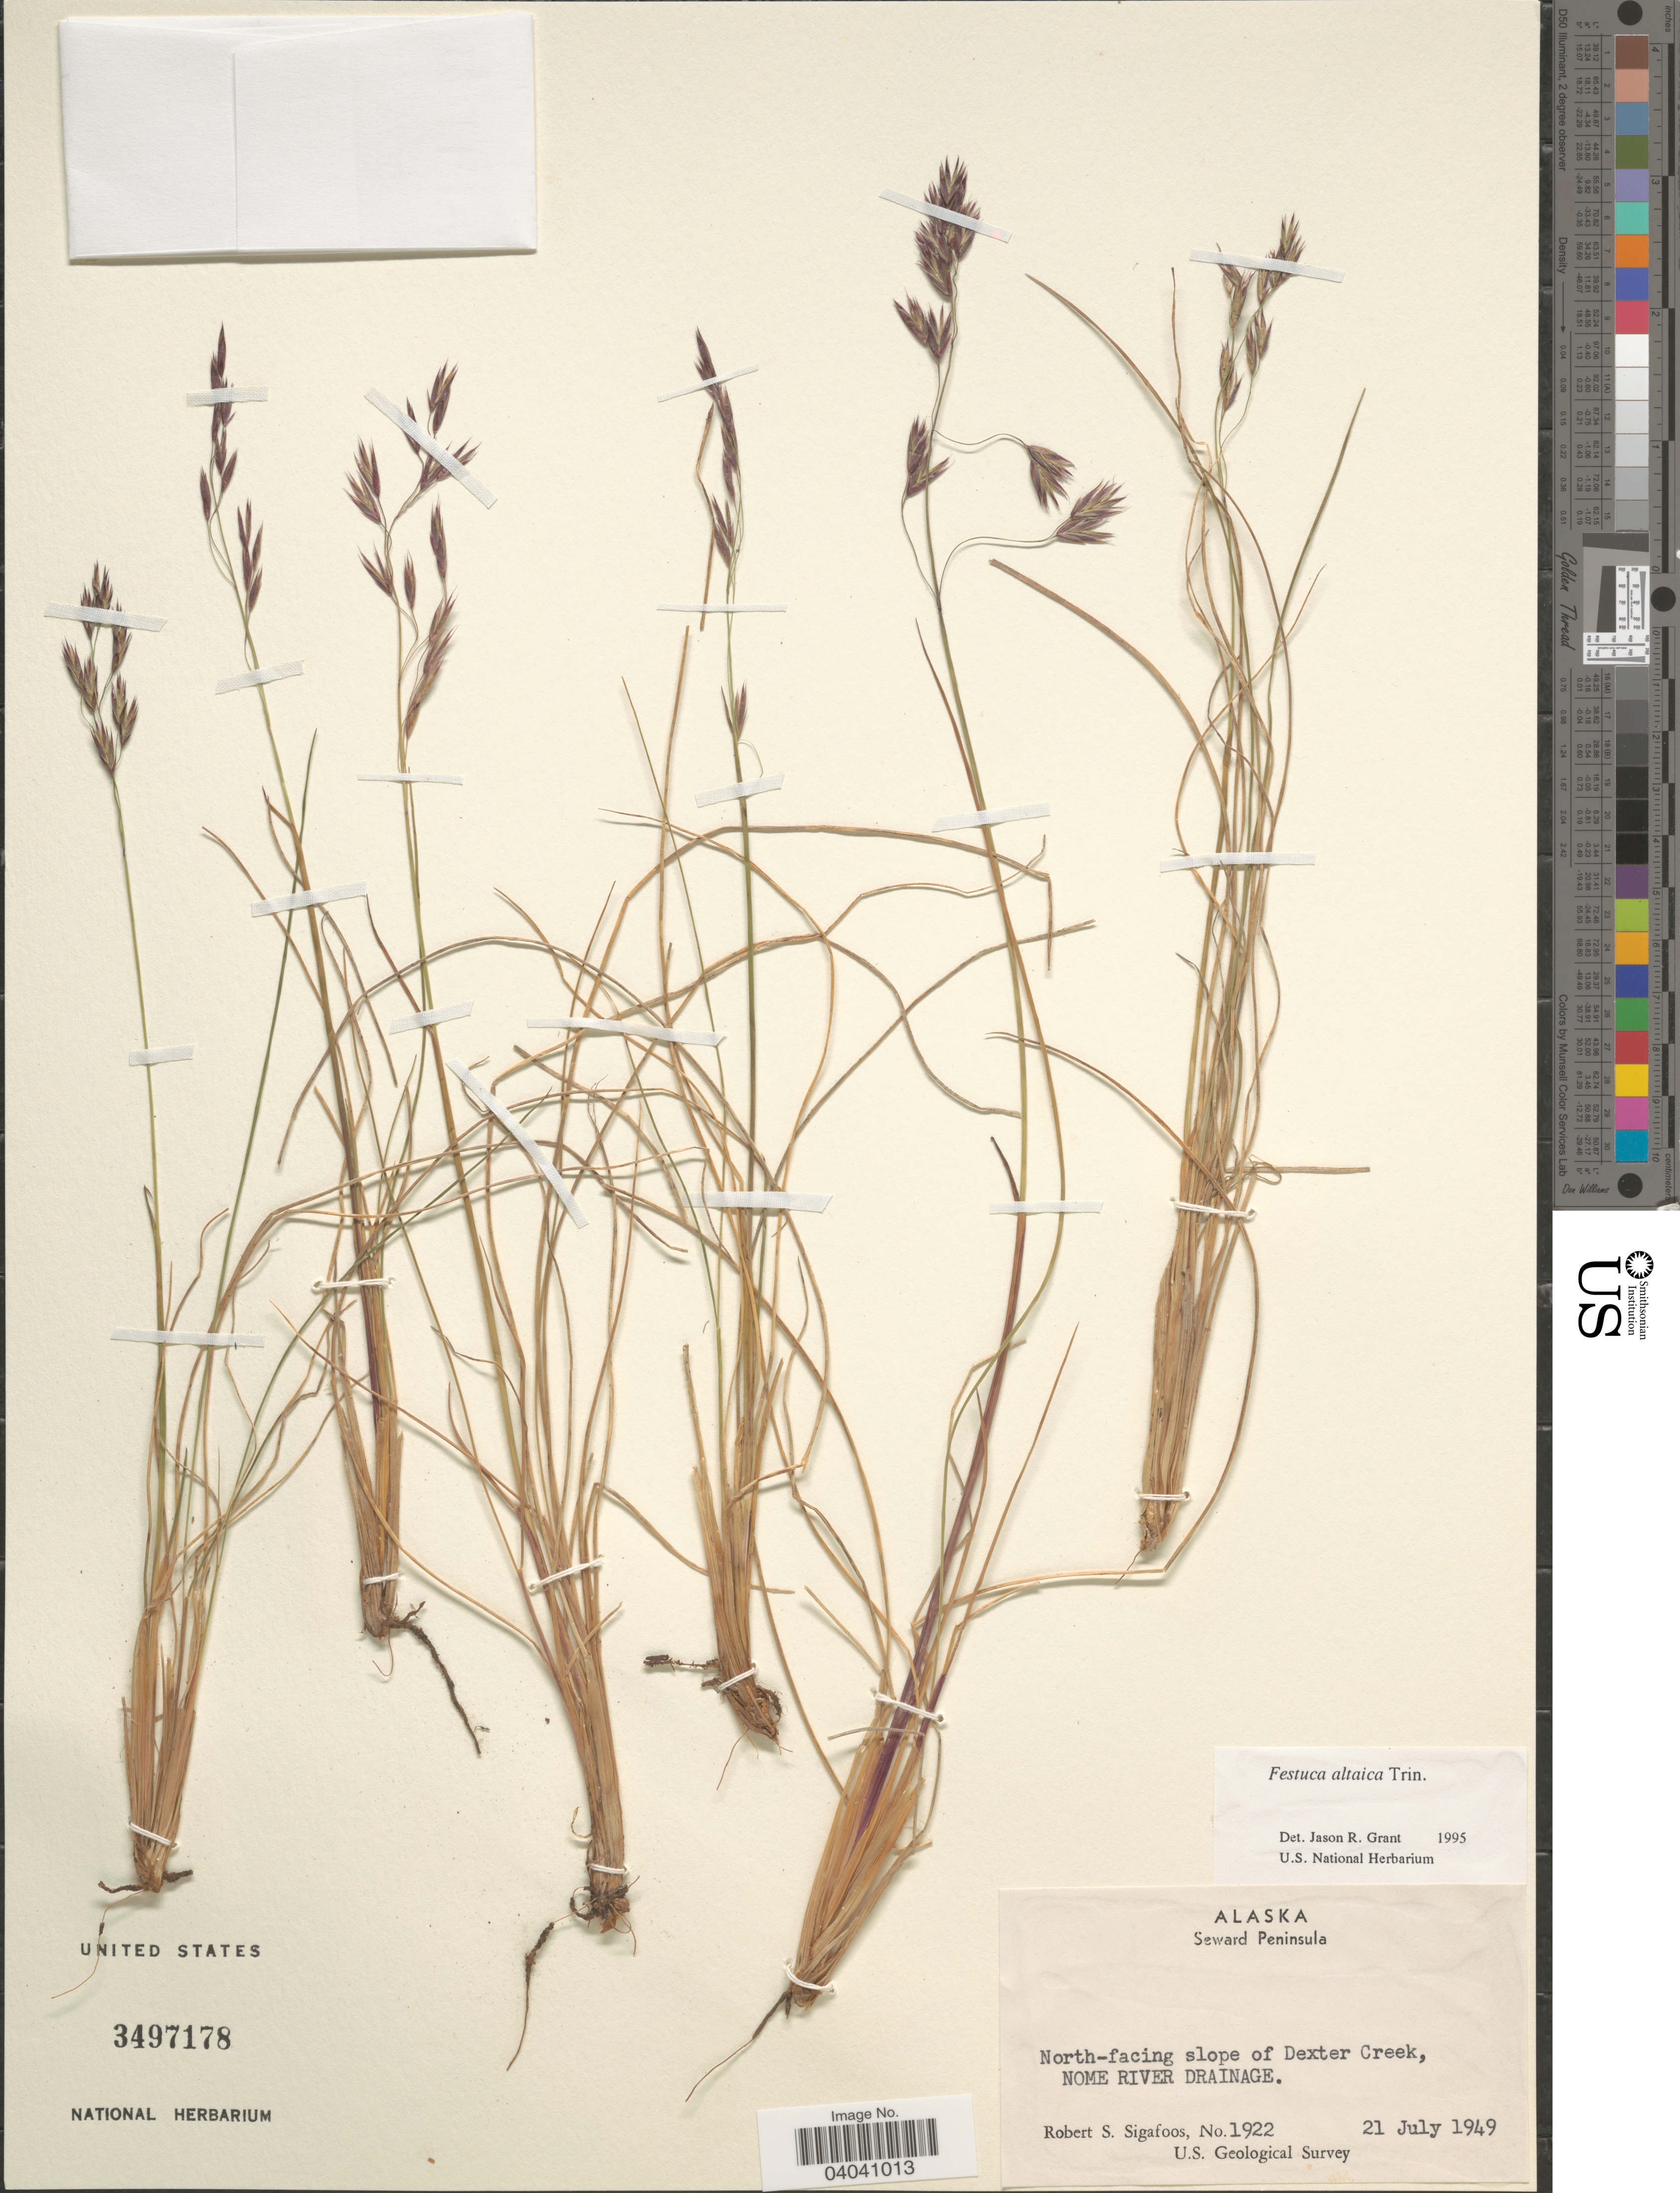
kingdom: Plantae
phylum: Tracheophyta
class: Liliopsida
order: Poales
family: Poaceae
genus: Festuca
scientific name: Festuca altaica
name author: Trin.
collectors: R. Sigafoos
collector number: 1922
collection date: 1949-07-21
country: United States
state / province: Alaska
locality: Seward Peninsula. North-facing slope of Dexter Creek, Nome River Drainage.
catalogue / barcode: US 3497178